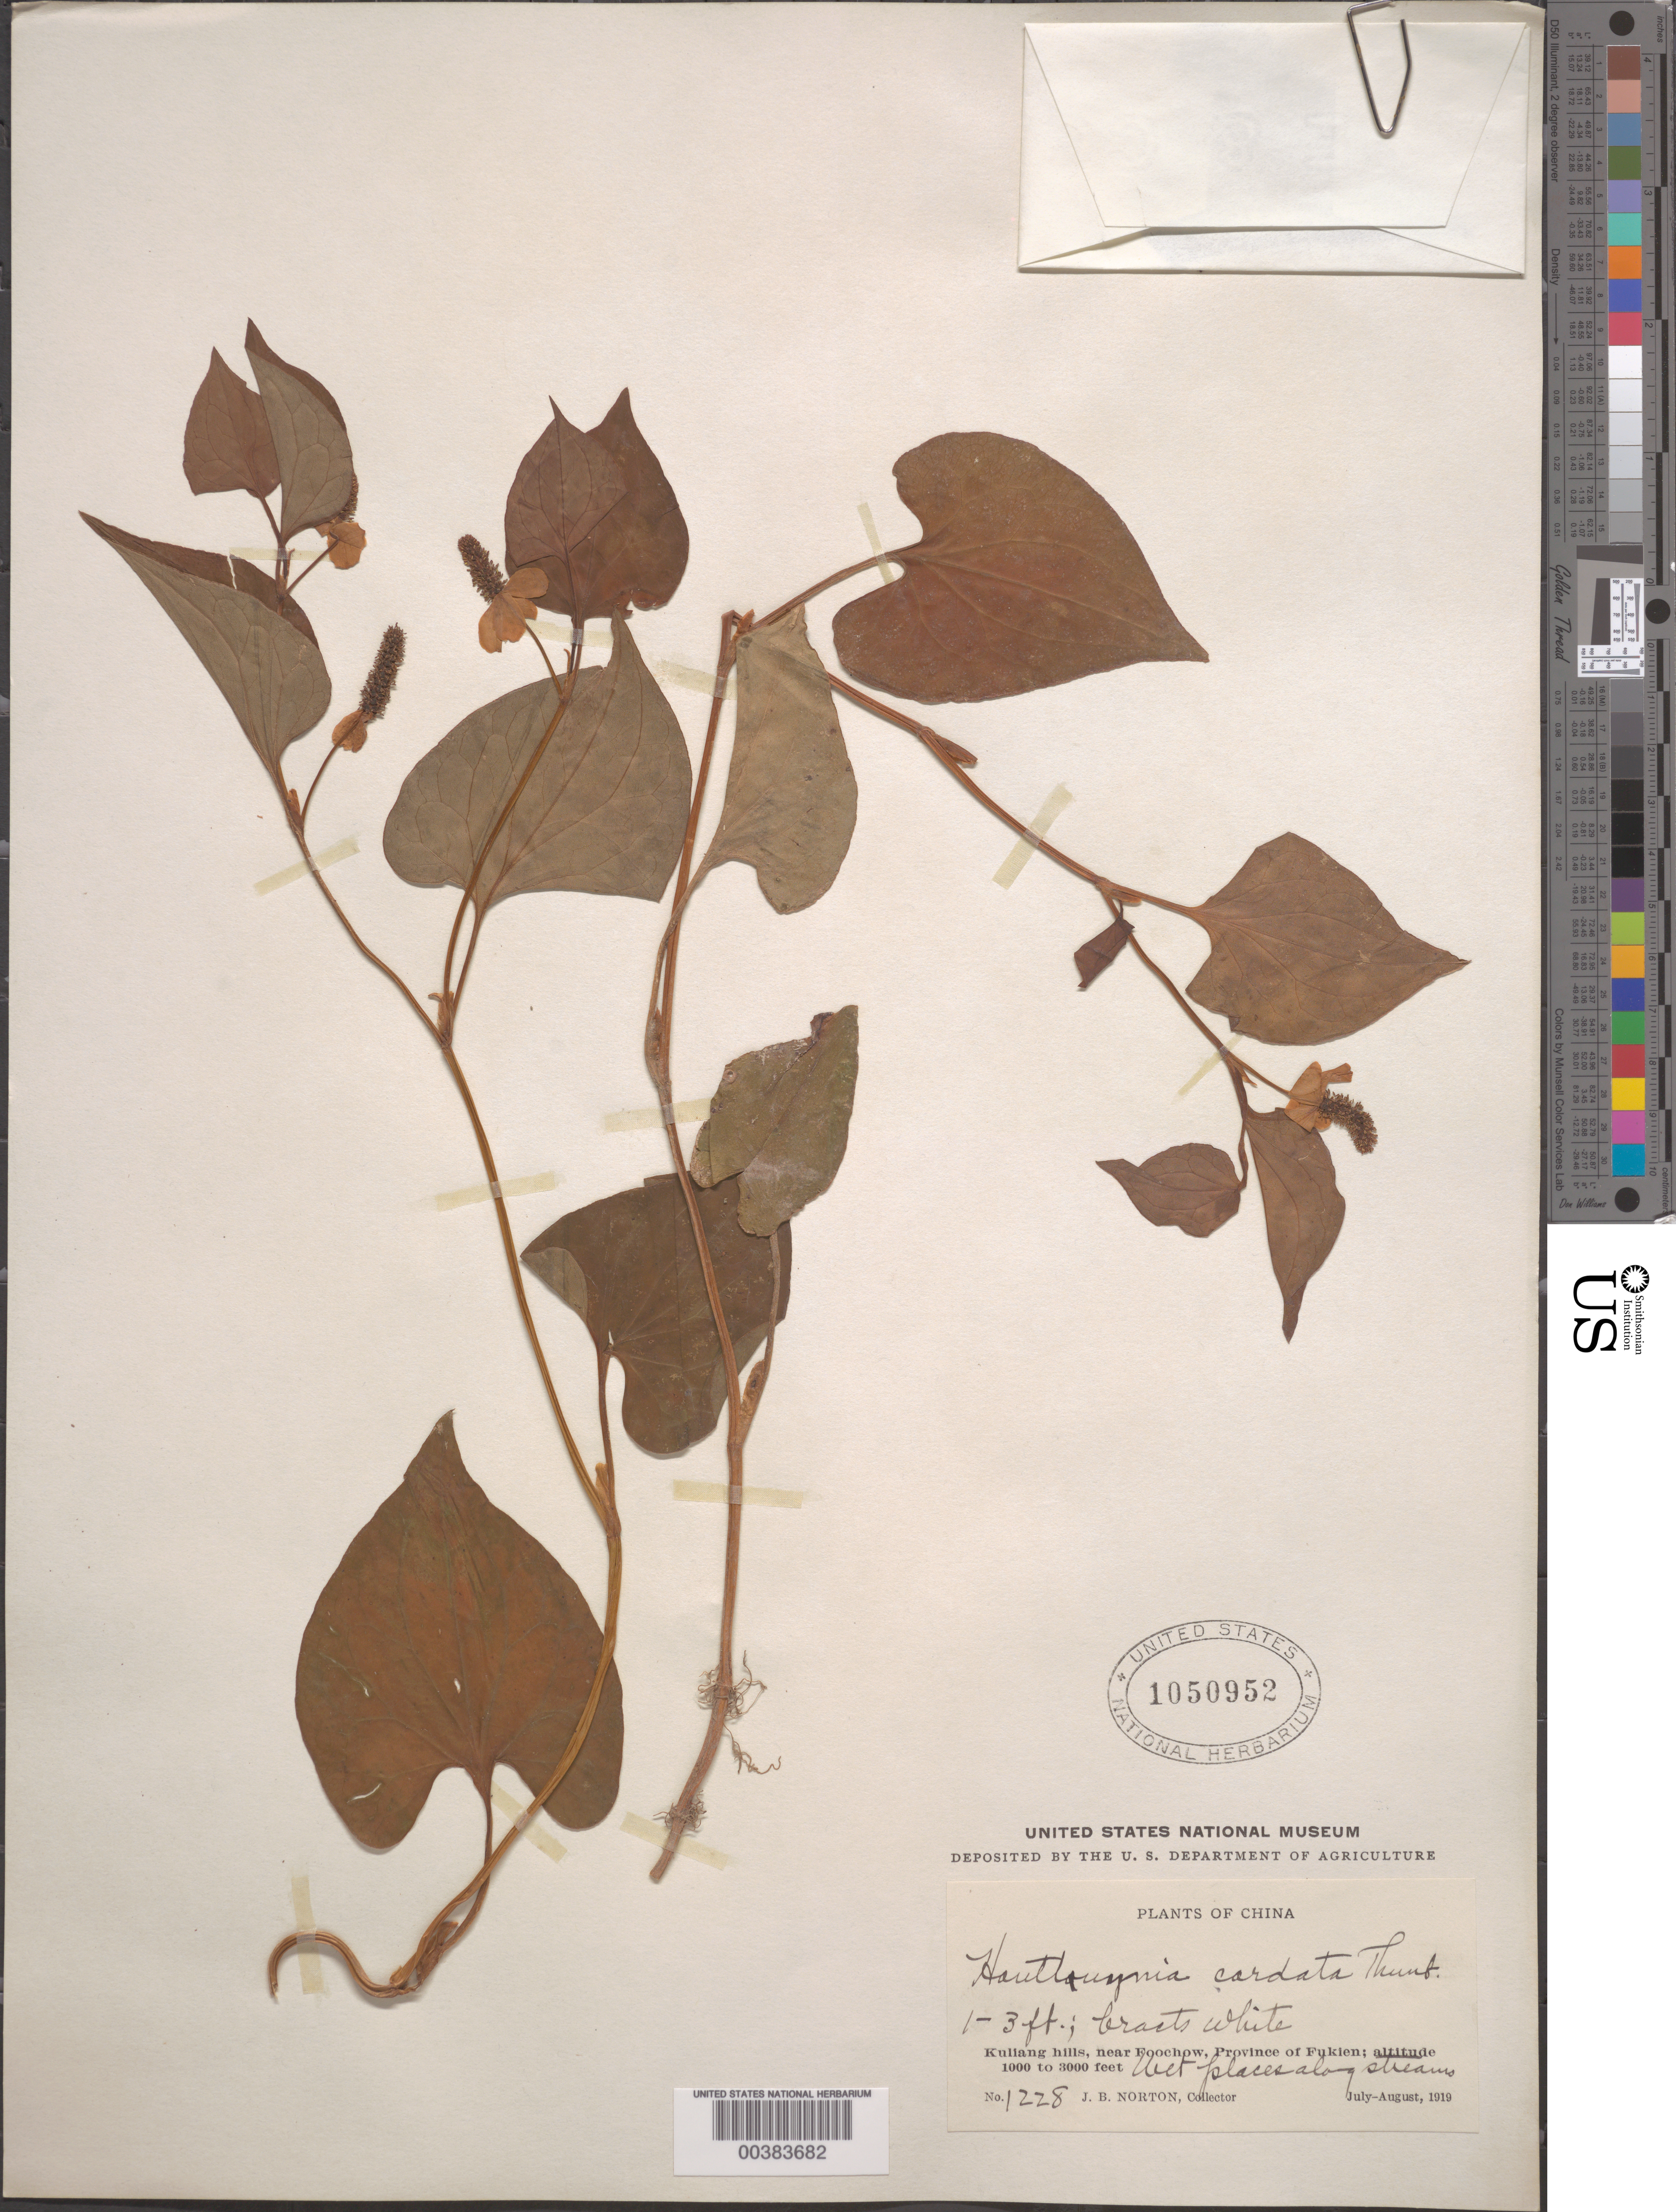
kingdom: Plantae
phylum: Tracheophyta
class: Magnoliopsida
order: Piperales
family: Saururaceae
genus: Houttuynia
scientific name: Houttuynia cordata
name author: Thunb.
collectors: J. Norton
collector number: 1228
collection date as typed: Jul 1919 to -- Aug 1919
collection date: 1919-07/1919-08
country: China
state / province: Fujian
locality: Kuliang hills, near foochow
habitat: Wet places along streams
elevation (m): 305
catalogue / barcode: US 1050952